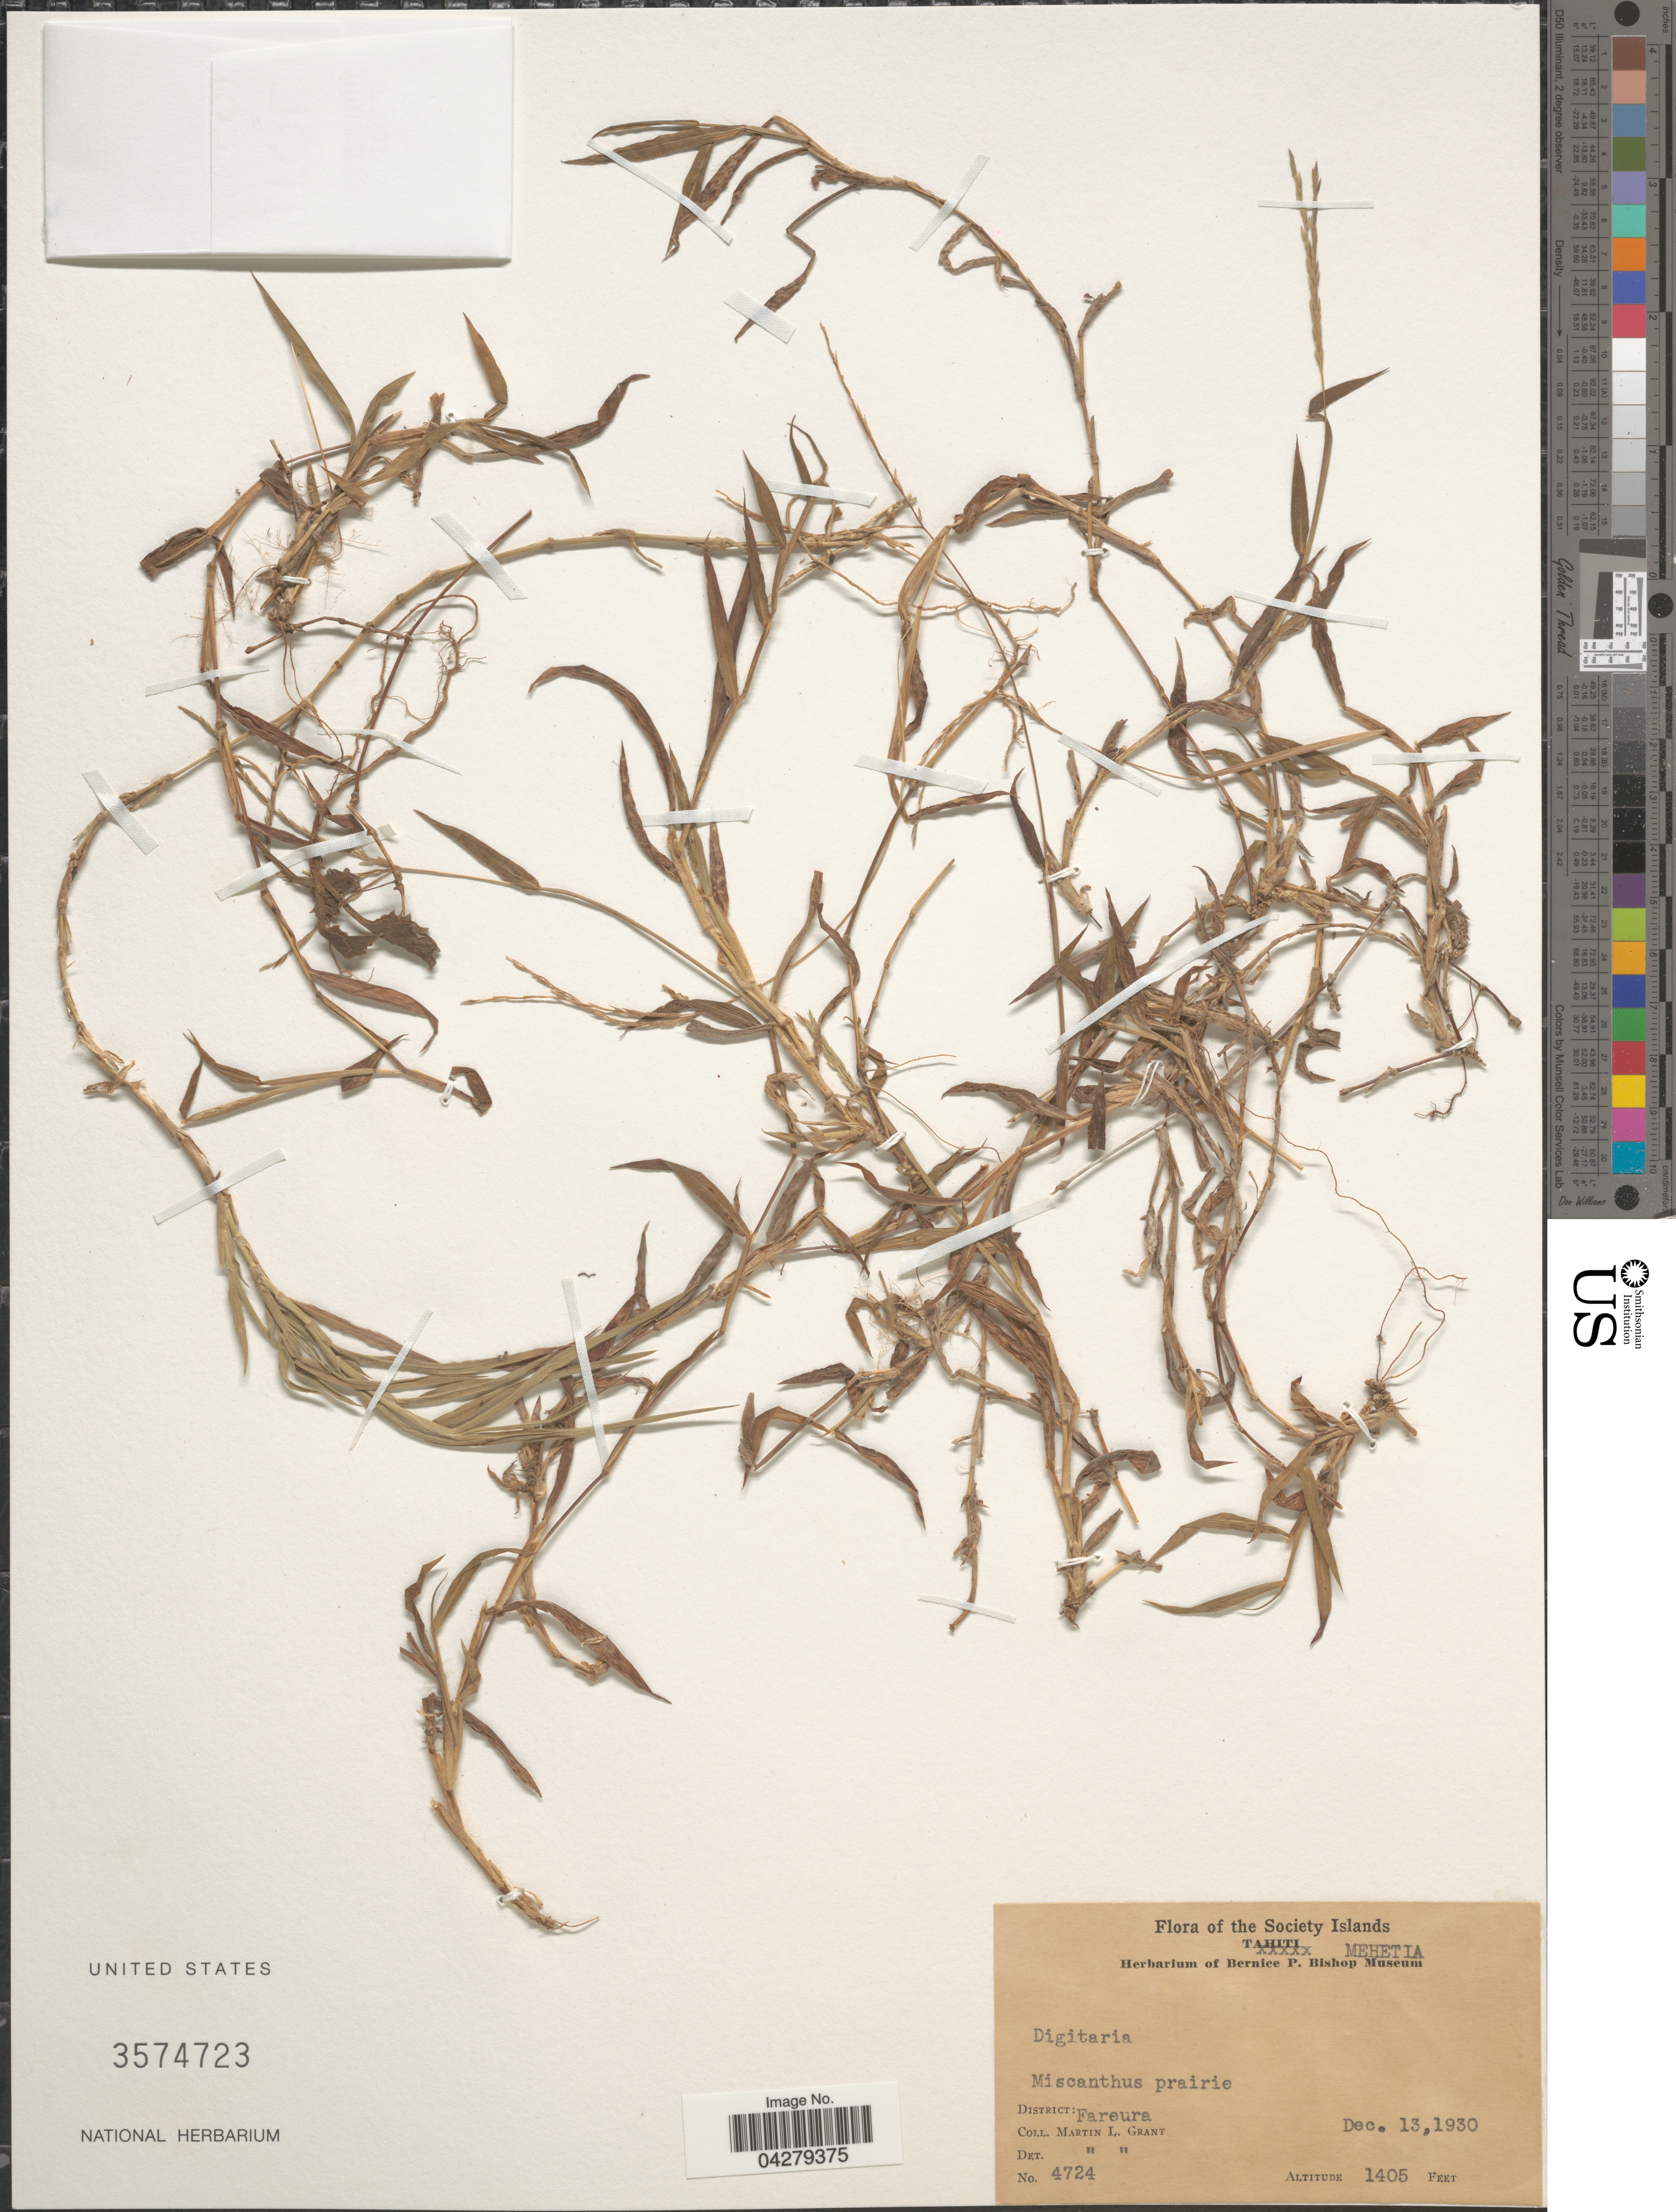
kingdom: Plantae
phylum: Tracheophyta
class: Liliopsida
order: Poales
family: Poaceae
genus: Digitaria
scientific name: Digitaria sp.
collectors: M. L. Grant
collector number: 4724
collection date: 1930-12-13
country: French Polynesia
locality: The Society Islands. Mehetia. District:Fareura.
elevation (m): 428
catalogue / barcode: US 3574723